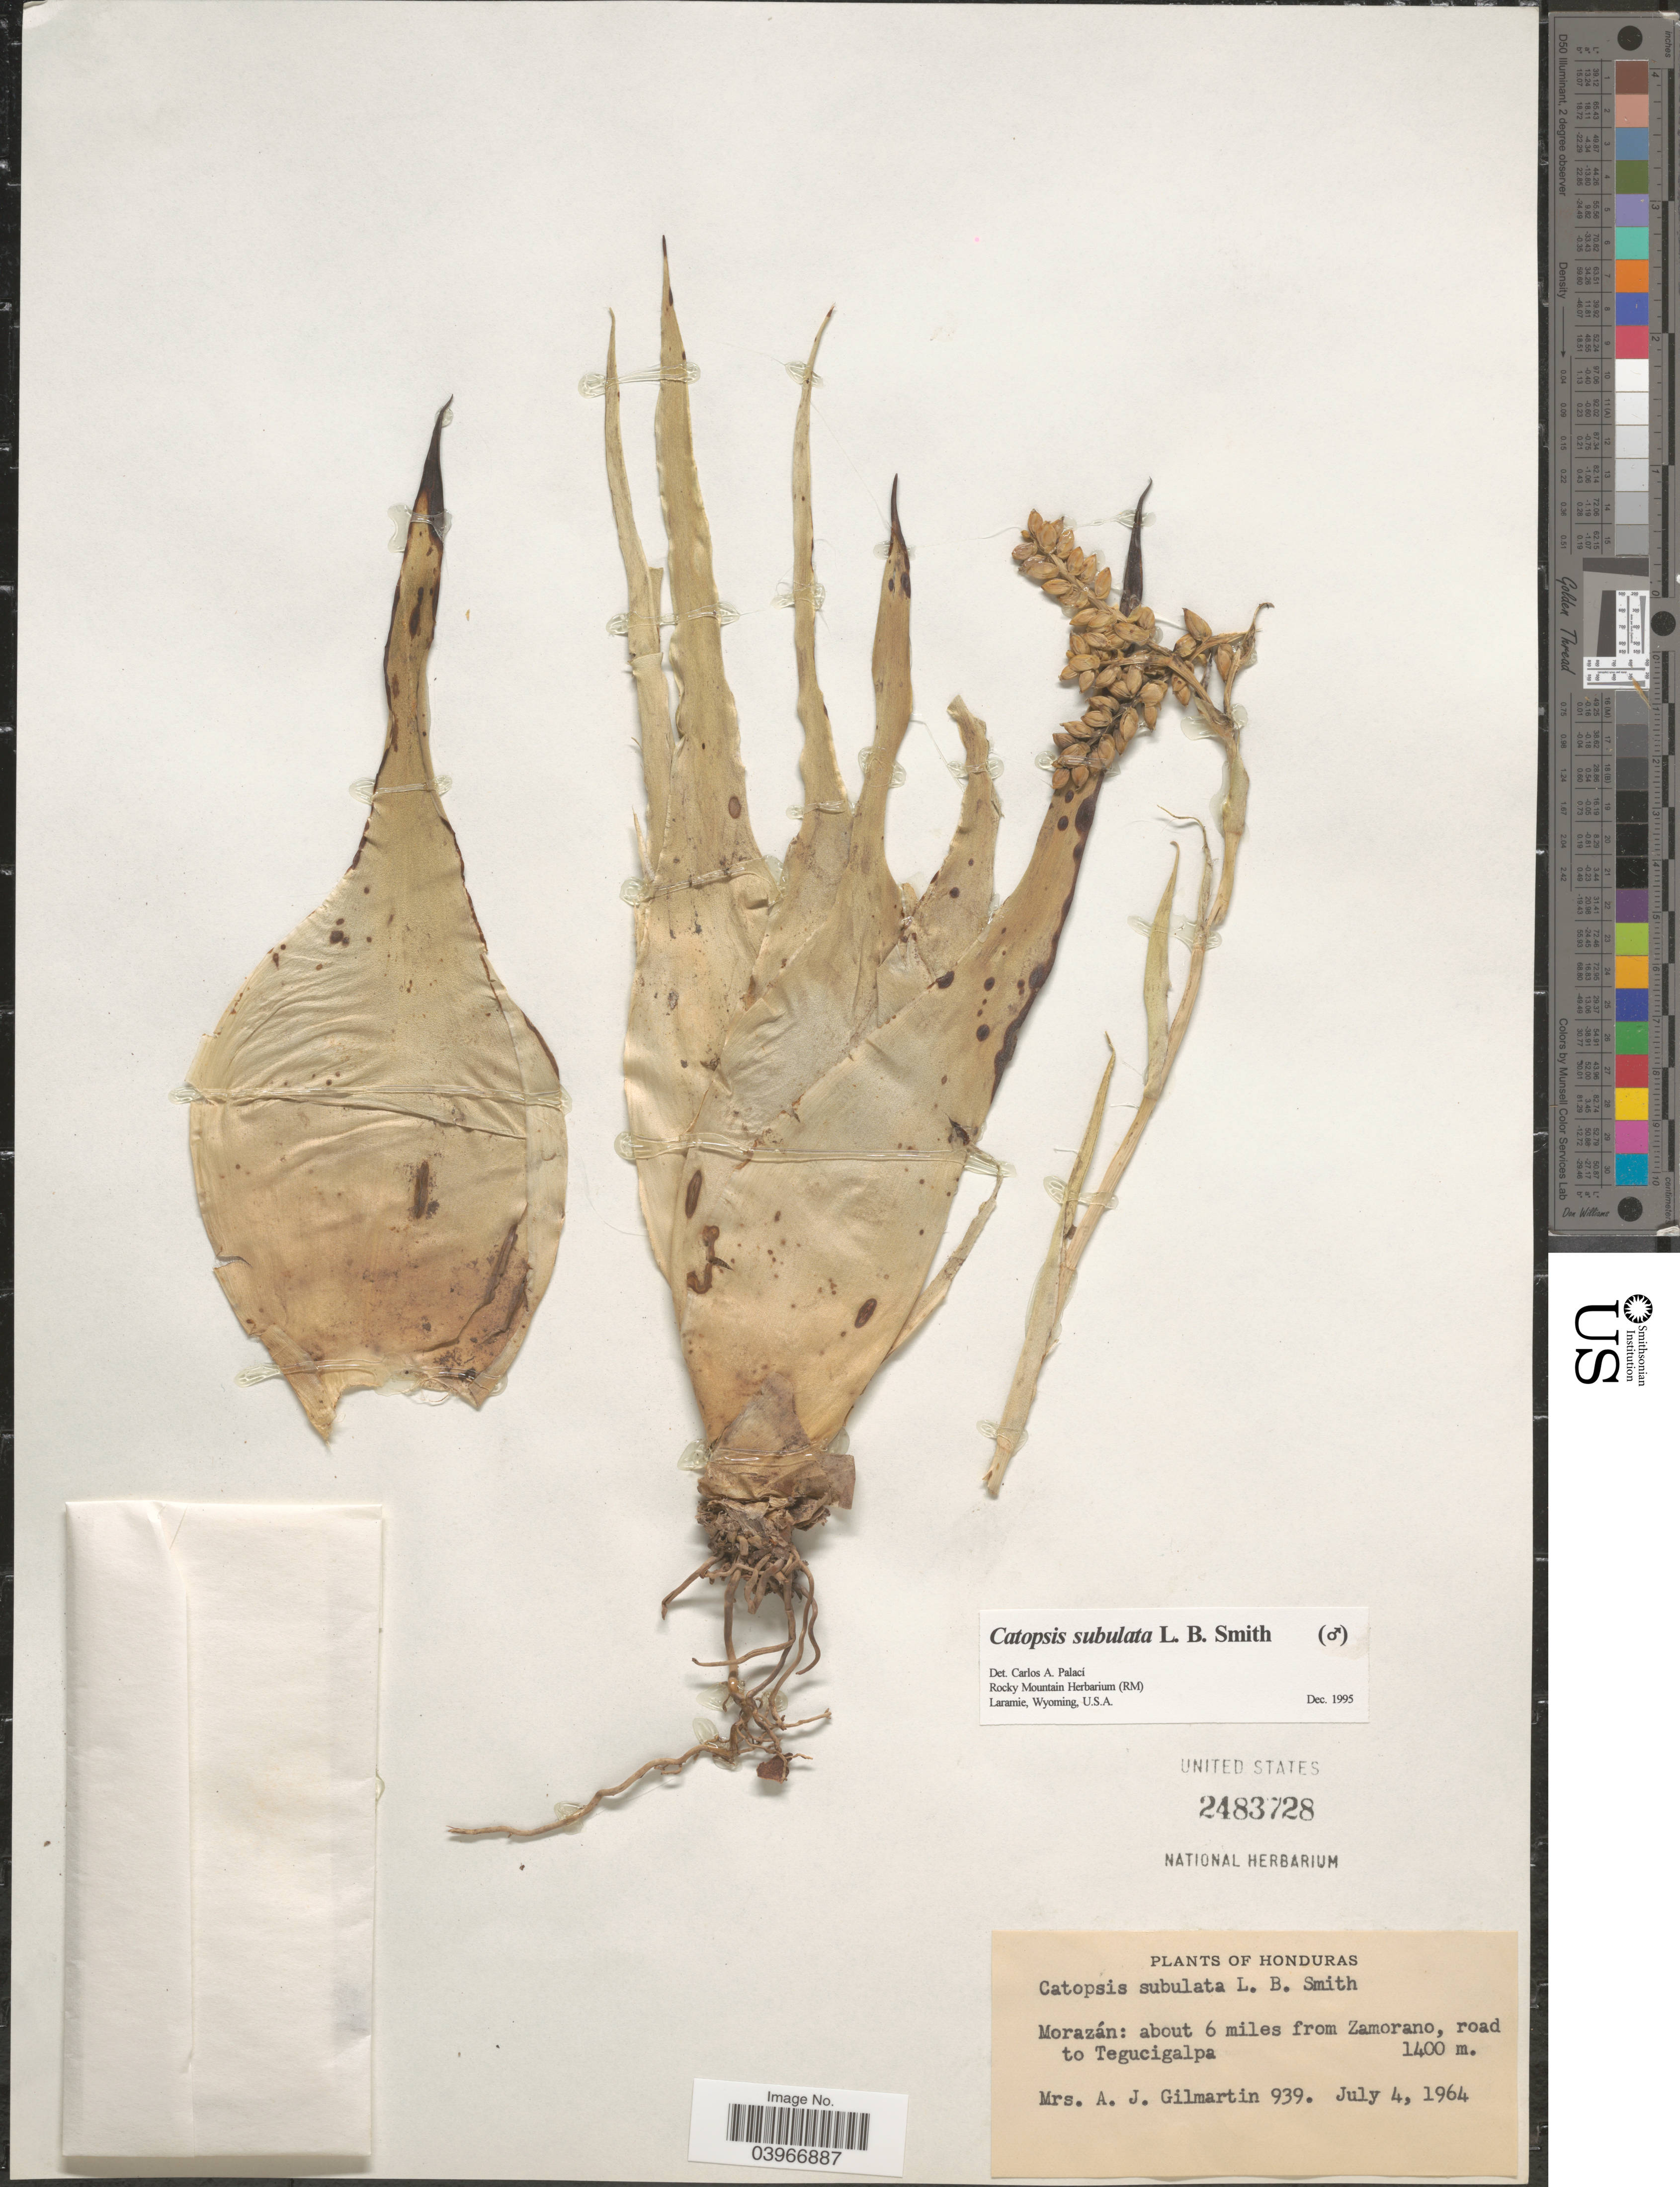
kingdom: Plantae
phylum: Tracheophyta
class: Liliopsida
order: Poales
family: Bromeliaceae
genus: Catopsis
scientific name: Catopsis subulata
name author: L.B. Sm.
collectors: A. J. Gilmartin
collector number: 939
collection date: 1964-07-04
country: Honduras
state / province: Fco. Morazán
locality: Morazán: about 6 miles from Zamorano, road to Tegucigalpa.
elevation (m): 1400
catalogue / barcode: US 2483728